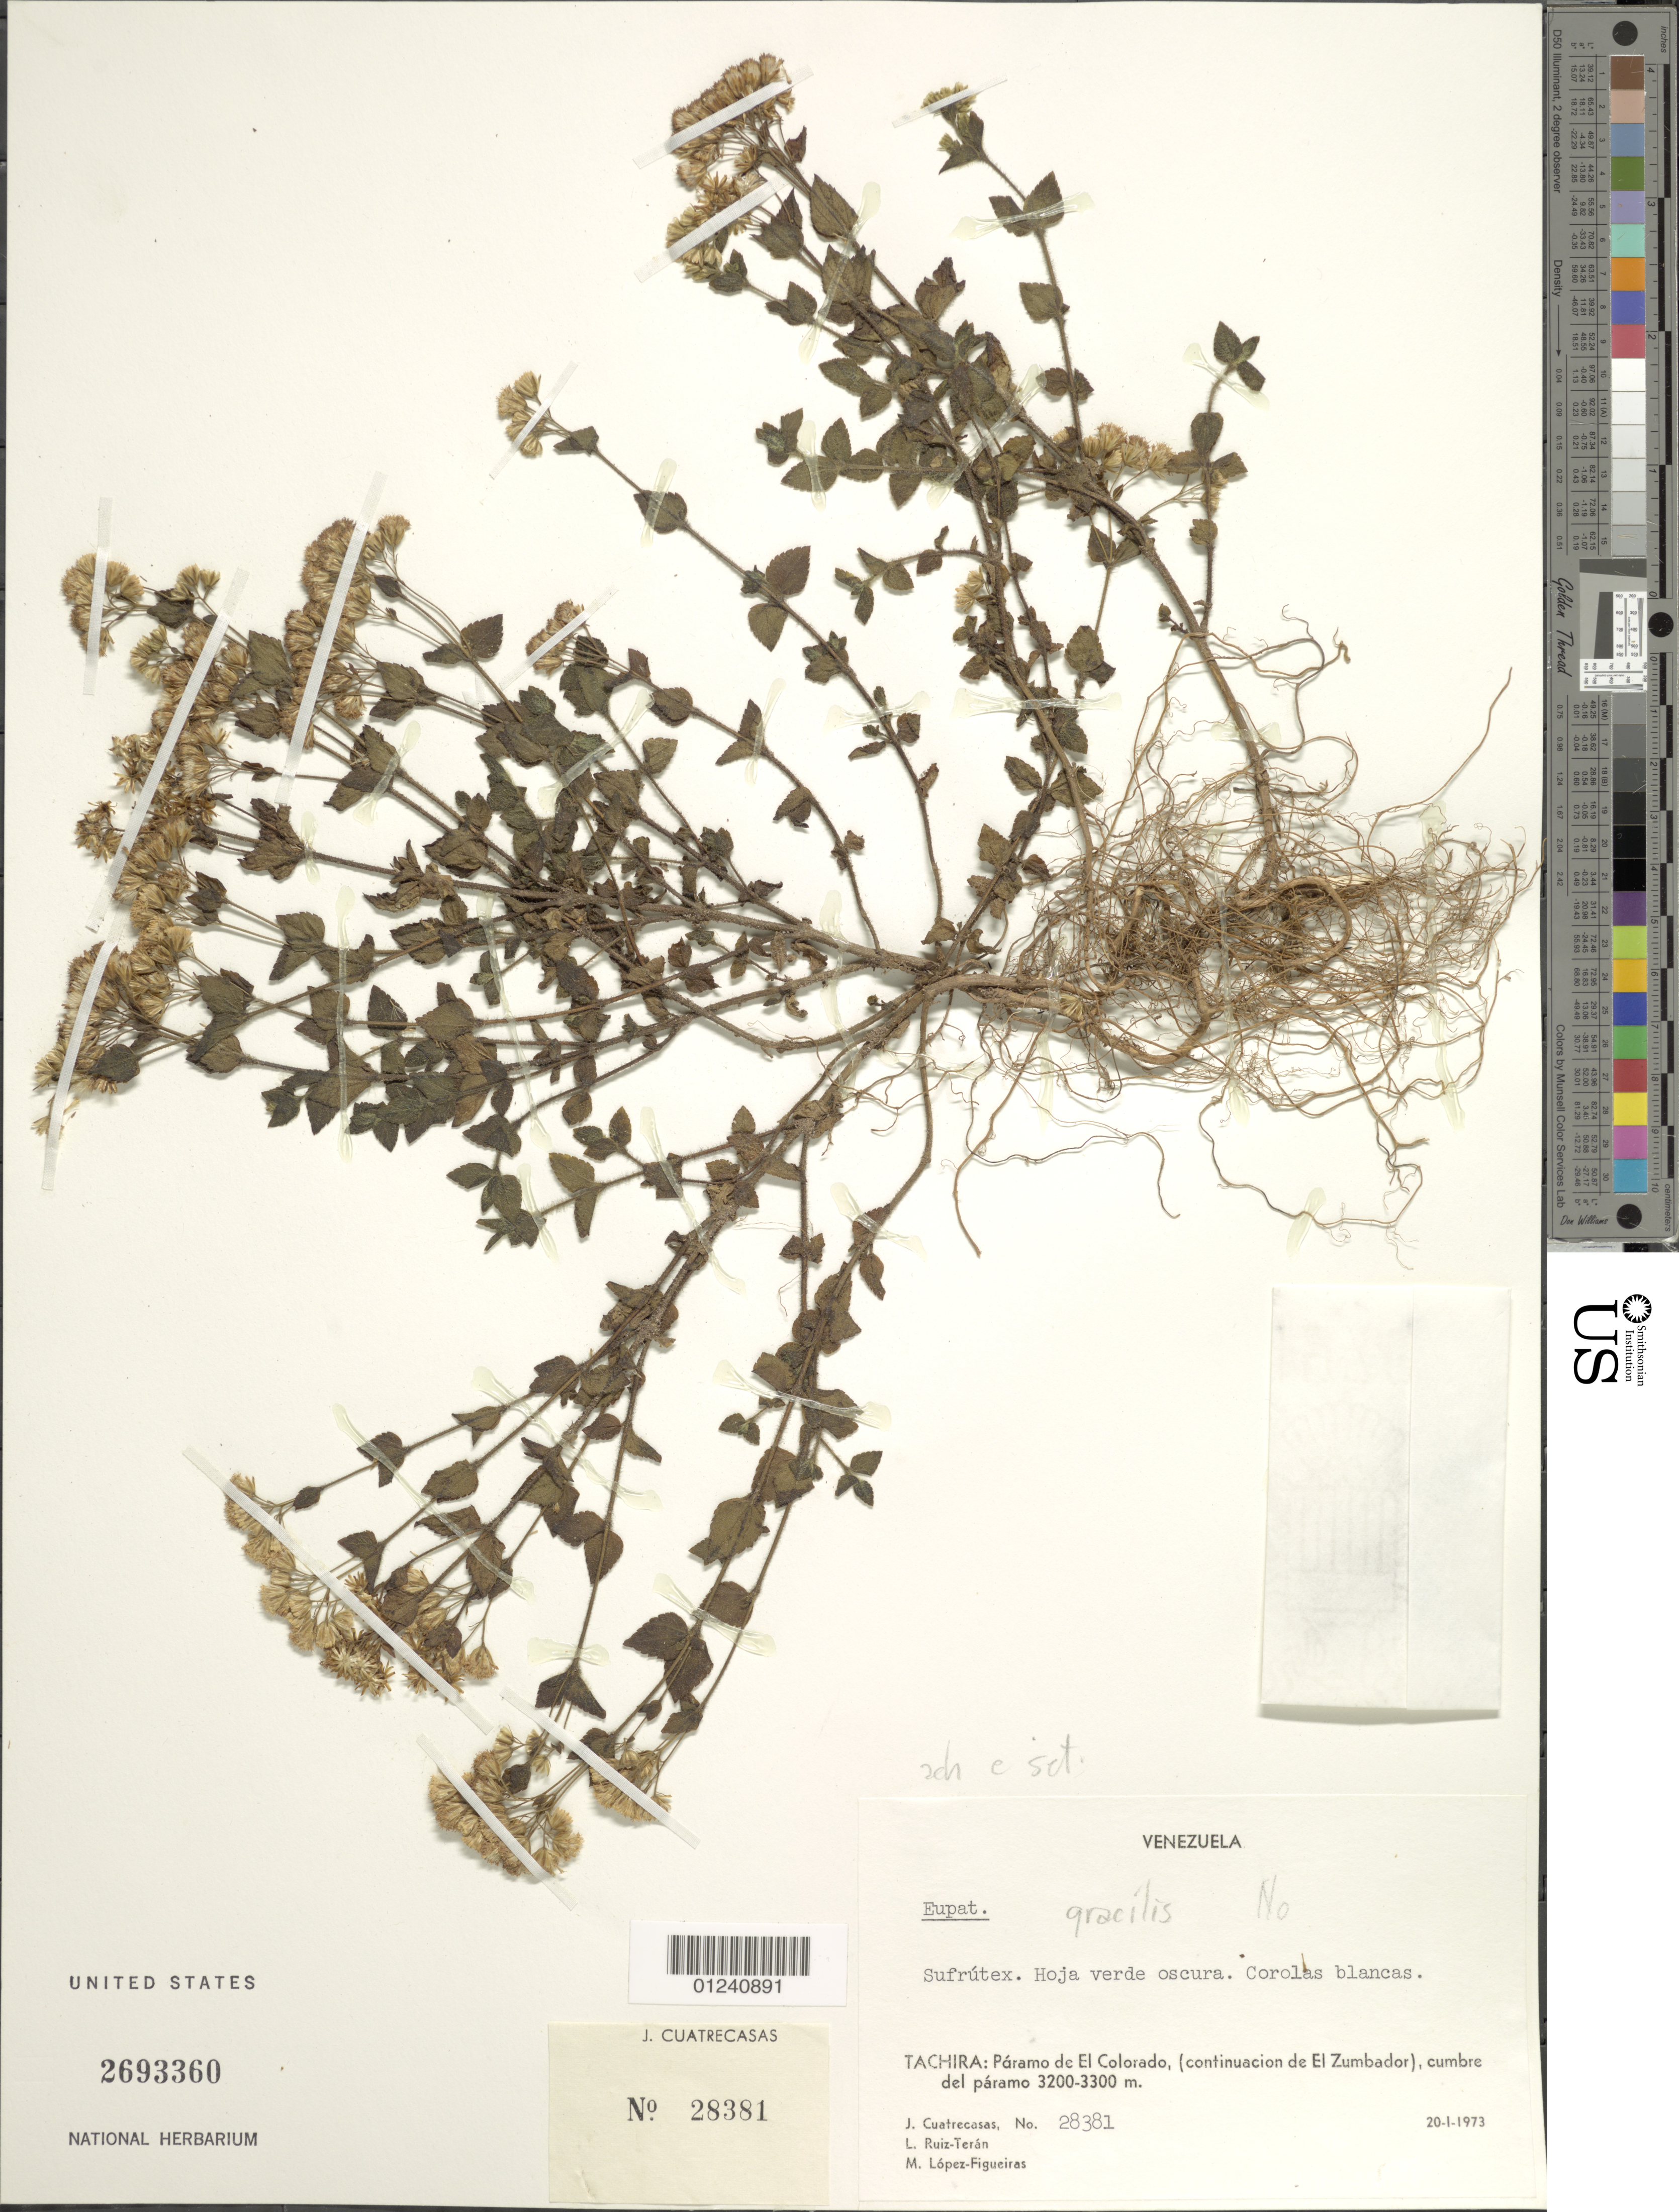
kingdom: Plantae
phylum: Tracheophyta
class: Magnoliopsida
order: Asterales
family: Asteraceae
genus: Ageratina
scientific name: Ageratina pseudogracilis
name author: H. Rob.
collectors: J. Cuatrecasas, L. E. Ruíz-Terán & M. López Figueiras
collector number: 28381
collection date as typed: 20 Jan 1973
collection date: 1973-01-20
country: Venezuela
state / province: Tachira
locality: Páramo de El Colorado. (continuacion de El Zumbador), cumbre del páramo.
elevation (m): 3200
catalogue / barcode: US 2693360